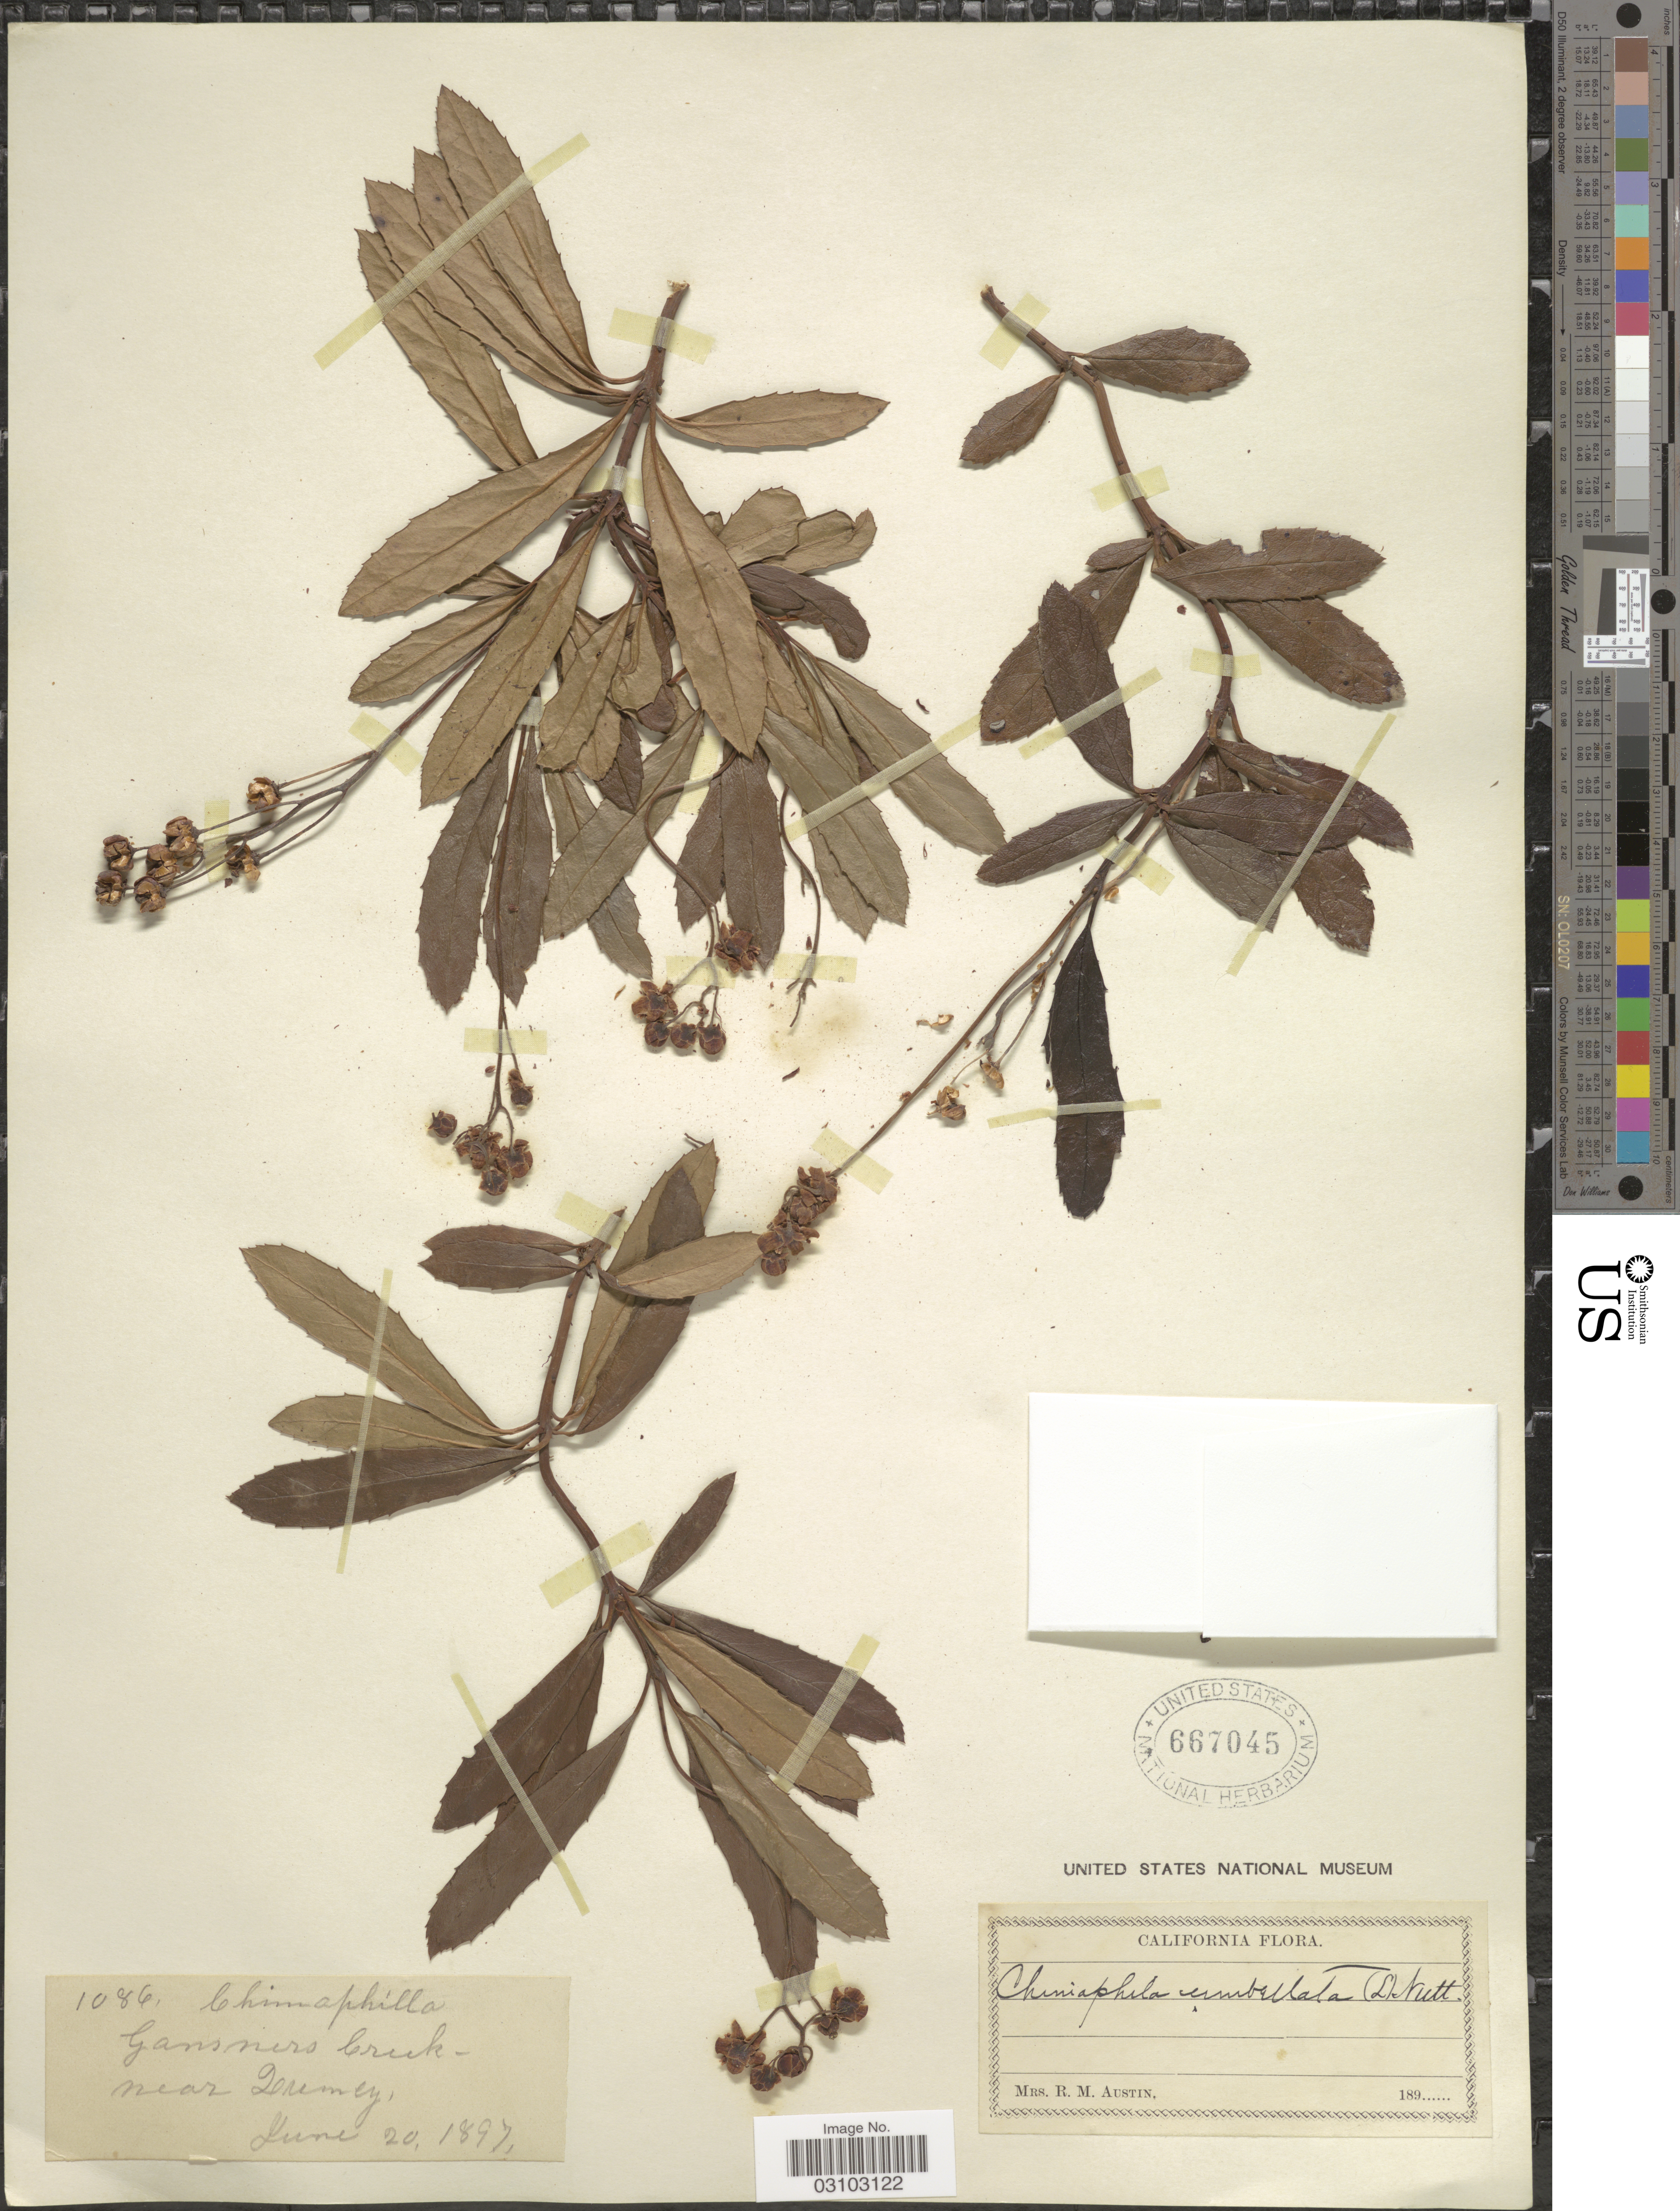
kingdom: Plantae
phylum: Tracheophyta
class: Magnoliopsida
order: Ericales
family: Ericaceae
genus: Chimaphila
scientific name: Chimaphila umbellata var. occidentalis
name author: (Rydb.) S.F. Blake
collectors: R. Austin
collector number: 1086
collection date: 1897-06-20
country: United States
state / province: California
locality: Gansners Creek - near Quincy.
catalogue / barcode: US 667045